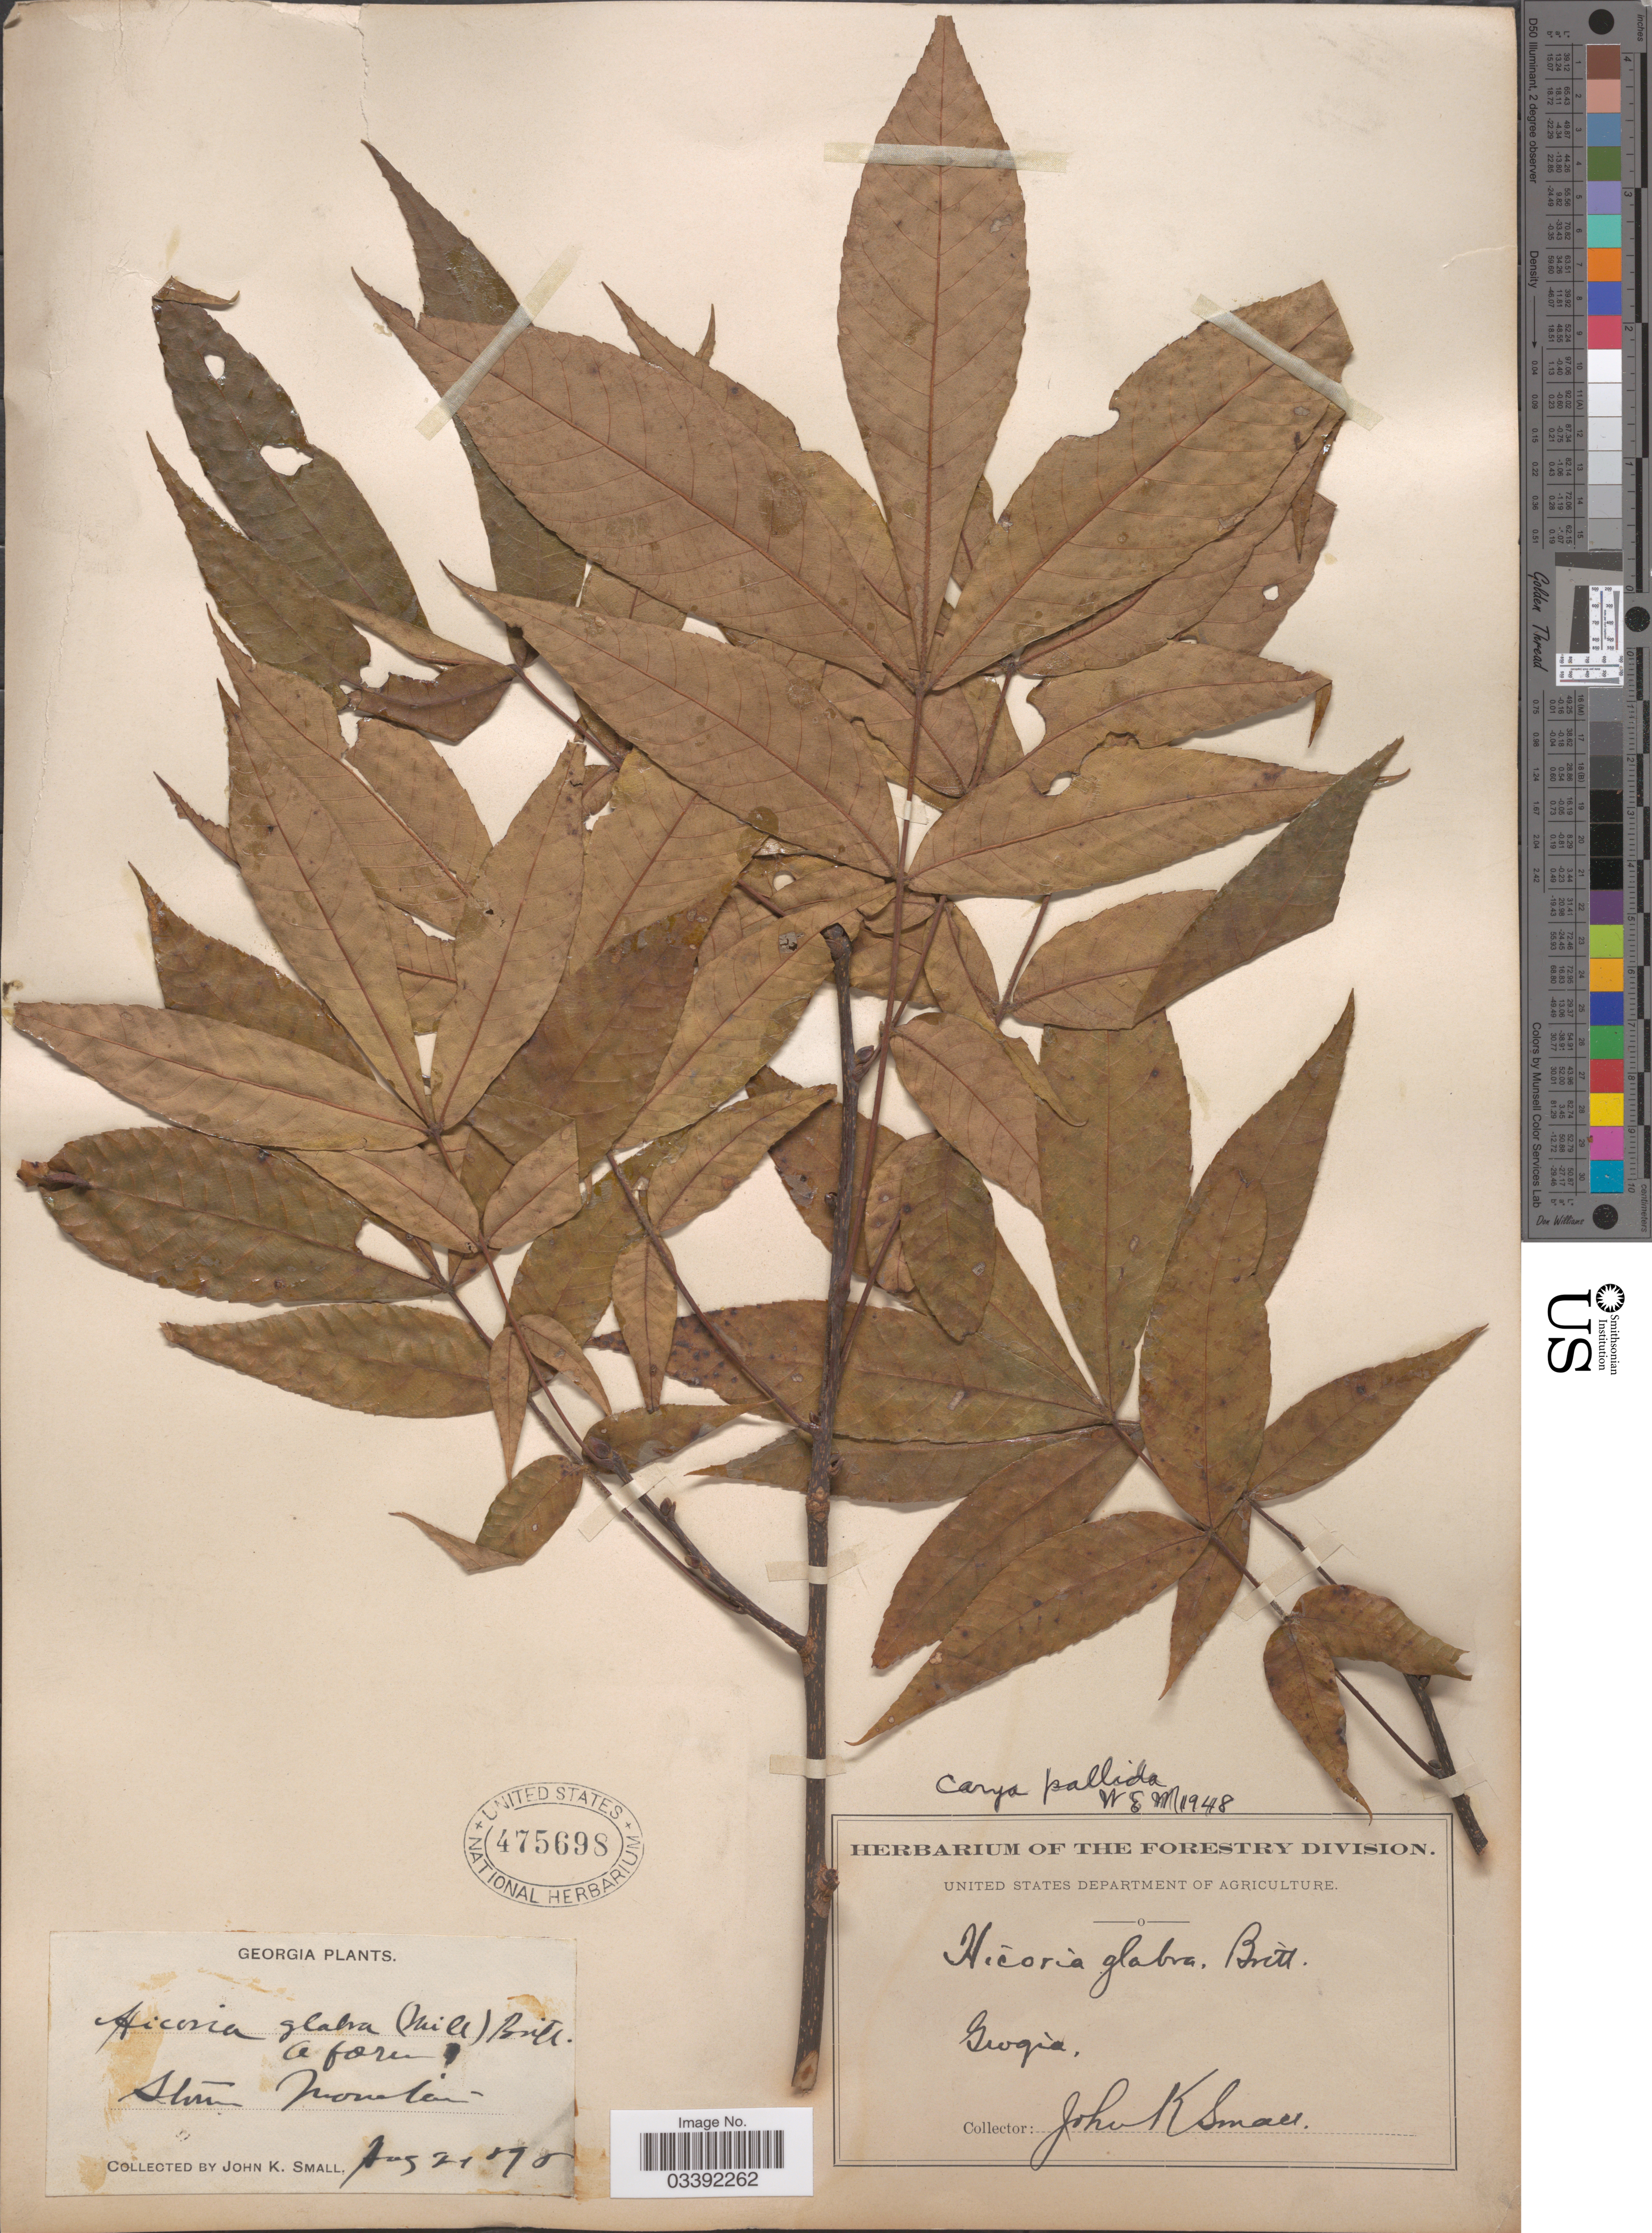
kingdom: Plantae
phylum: Tracheophyta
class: Magnoliopsida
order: Fagales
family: Juglandaceae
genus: Carya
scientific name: Carya pallida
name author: (Ashe) Engl. & Graebner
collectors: J. K. Small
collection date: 1890-08-02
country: United States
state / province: Georgia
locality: Stone Mountain.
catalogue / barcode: US 475698